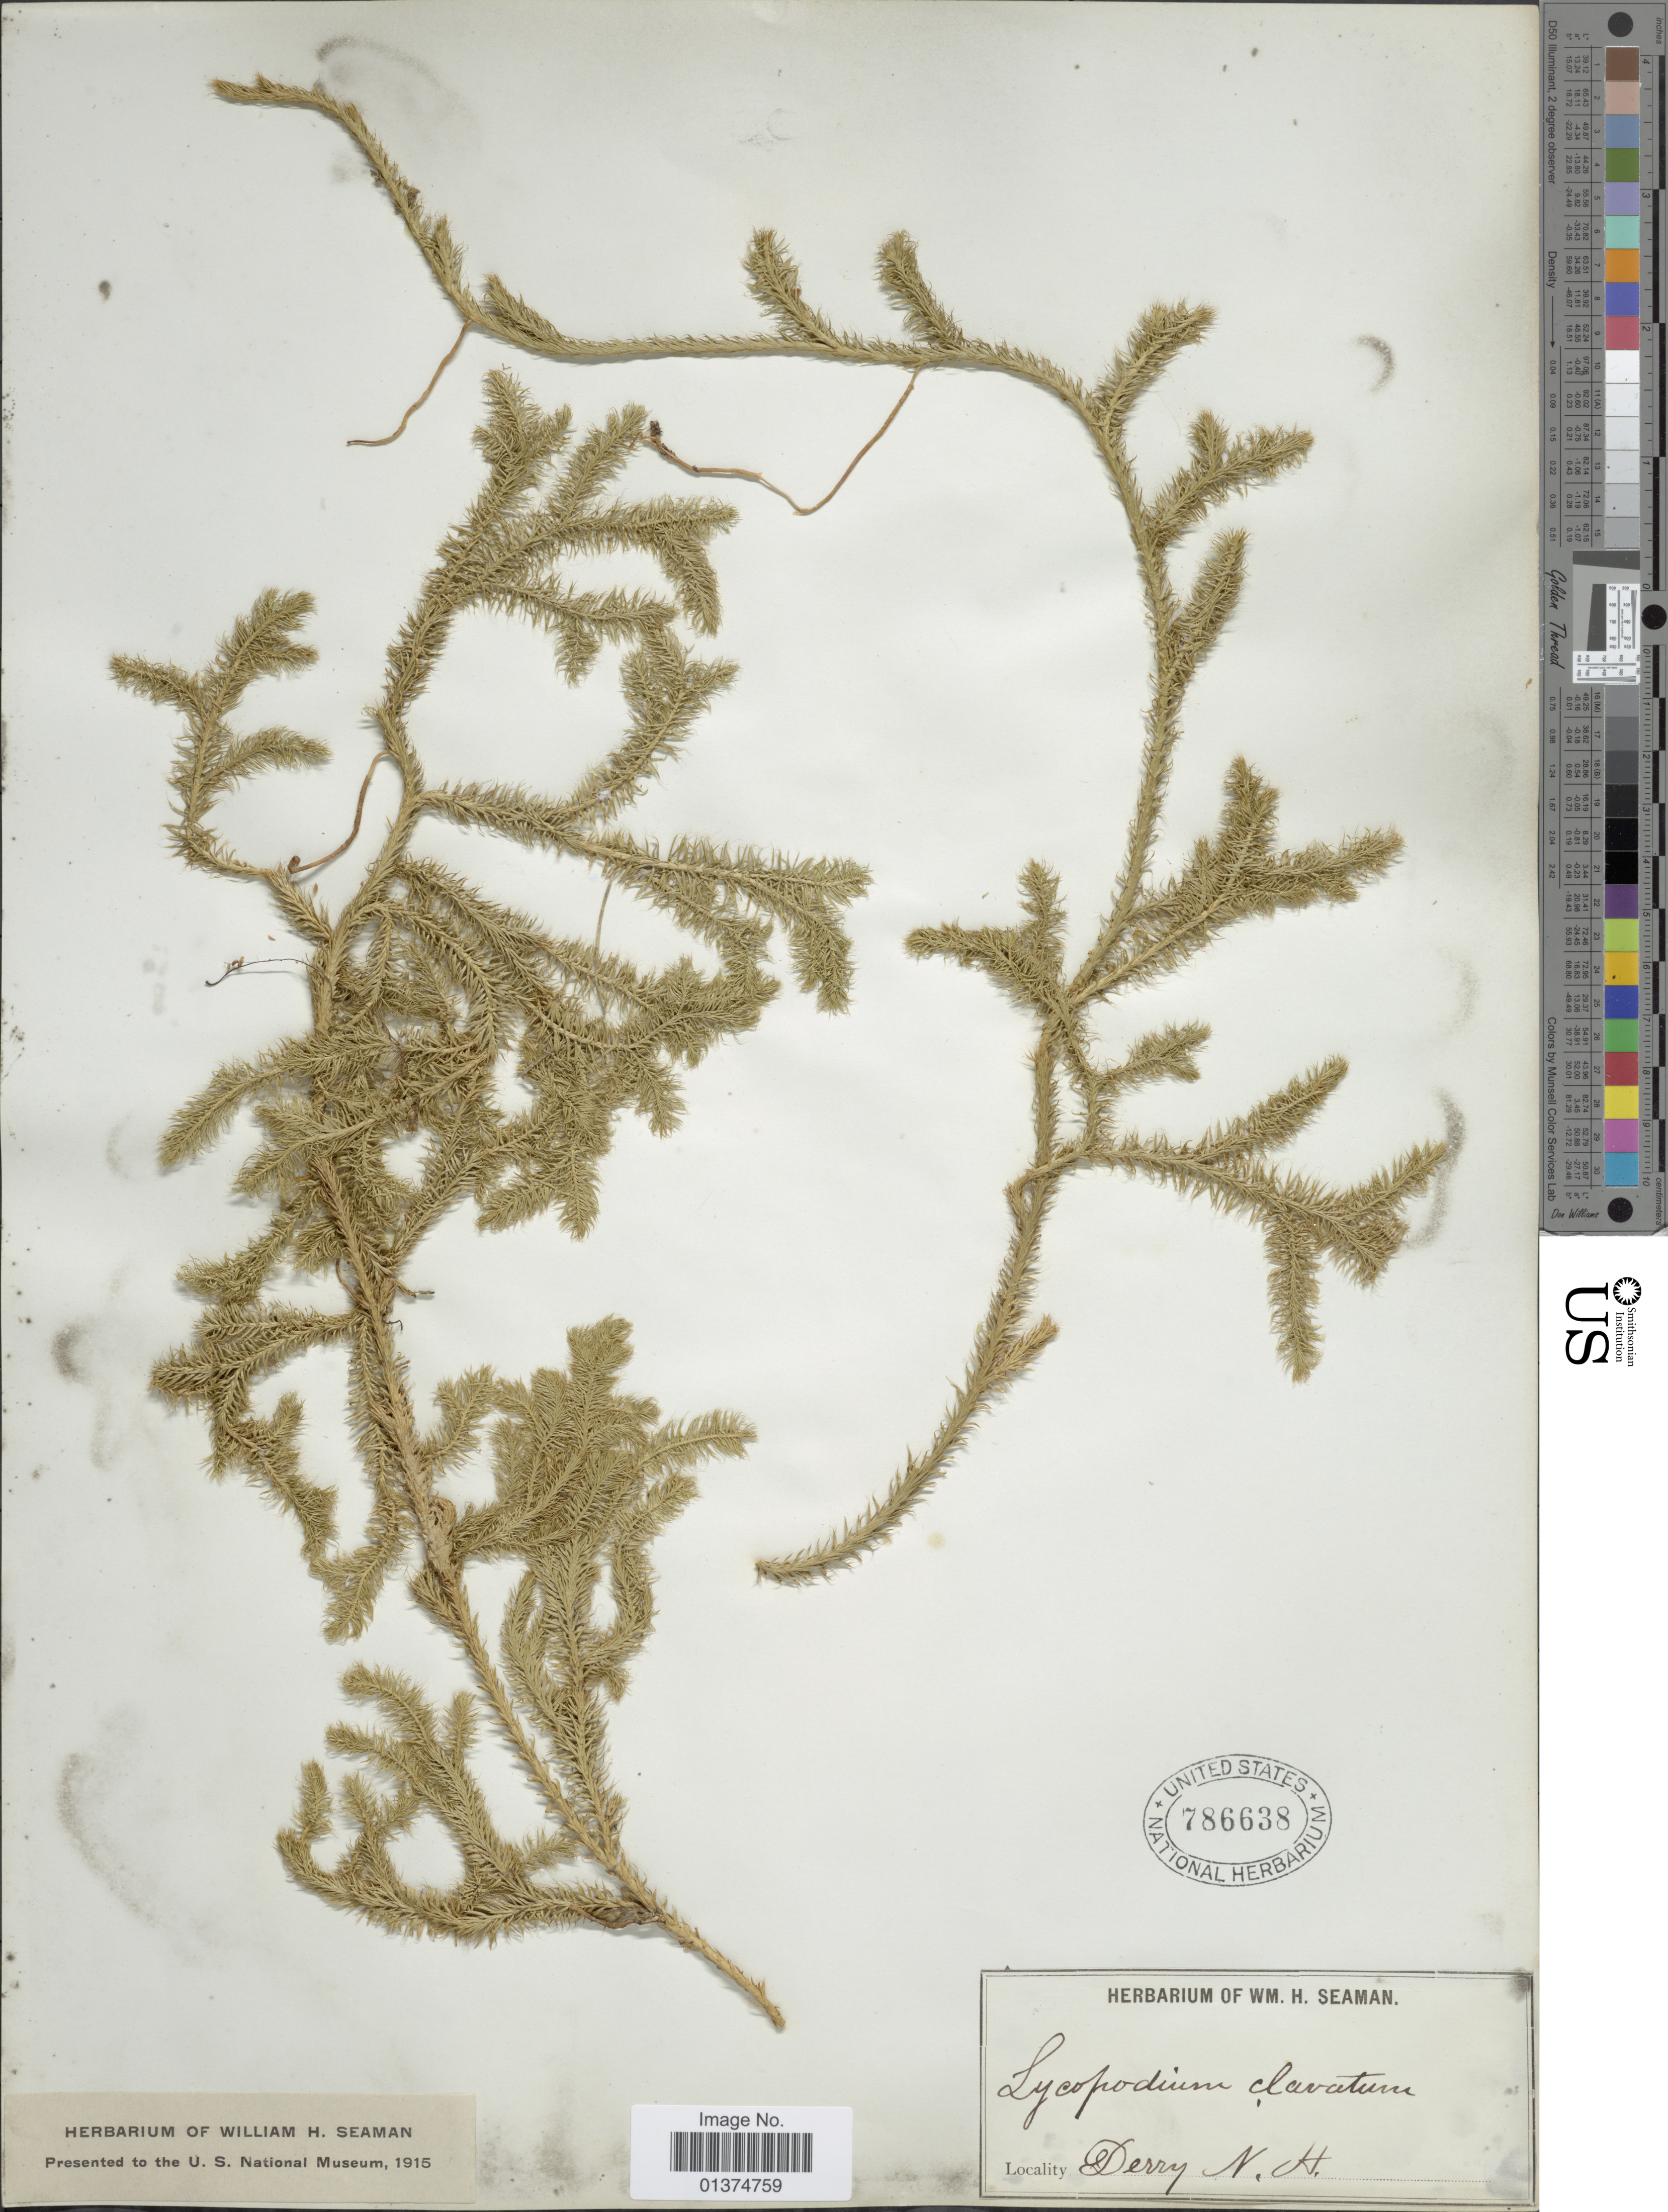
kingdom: Plantae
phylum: Tracheophyta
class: Lycopodiopsida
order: Lycopodiales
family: Lycopodiaceae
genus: Lycopodium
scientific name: Lycopodium clavatum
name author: L.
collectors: W. Seaman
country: United States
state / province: New Hampshire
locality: Derry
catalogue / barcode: US 786638